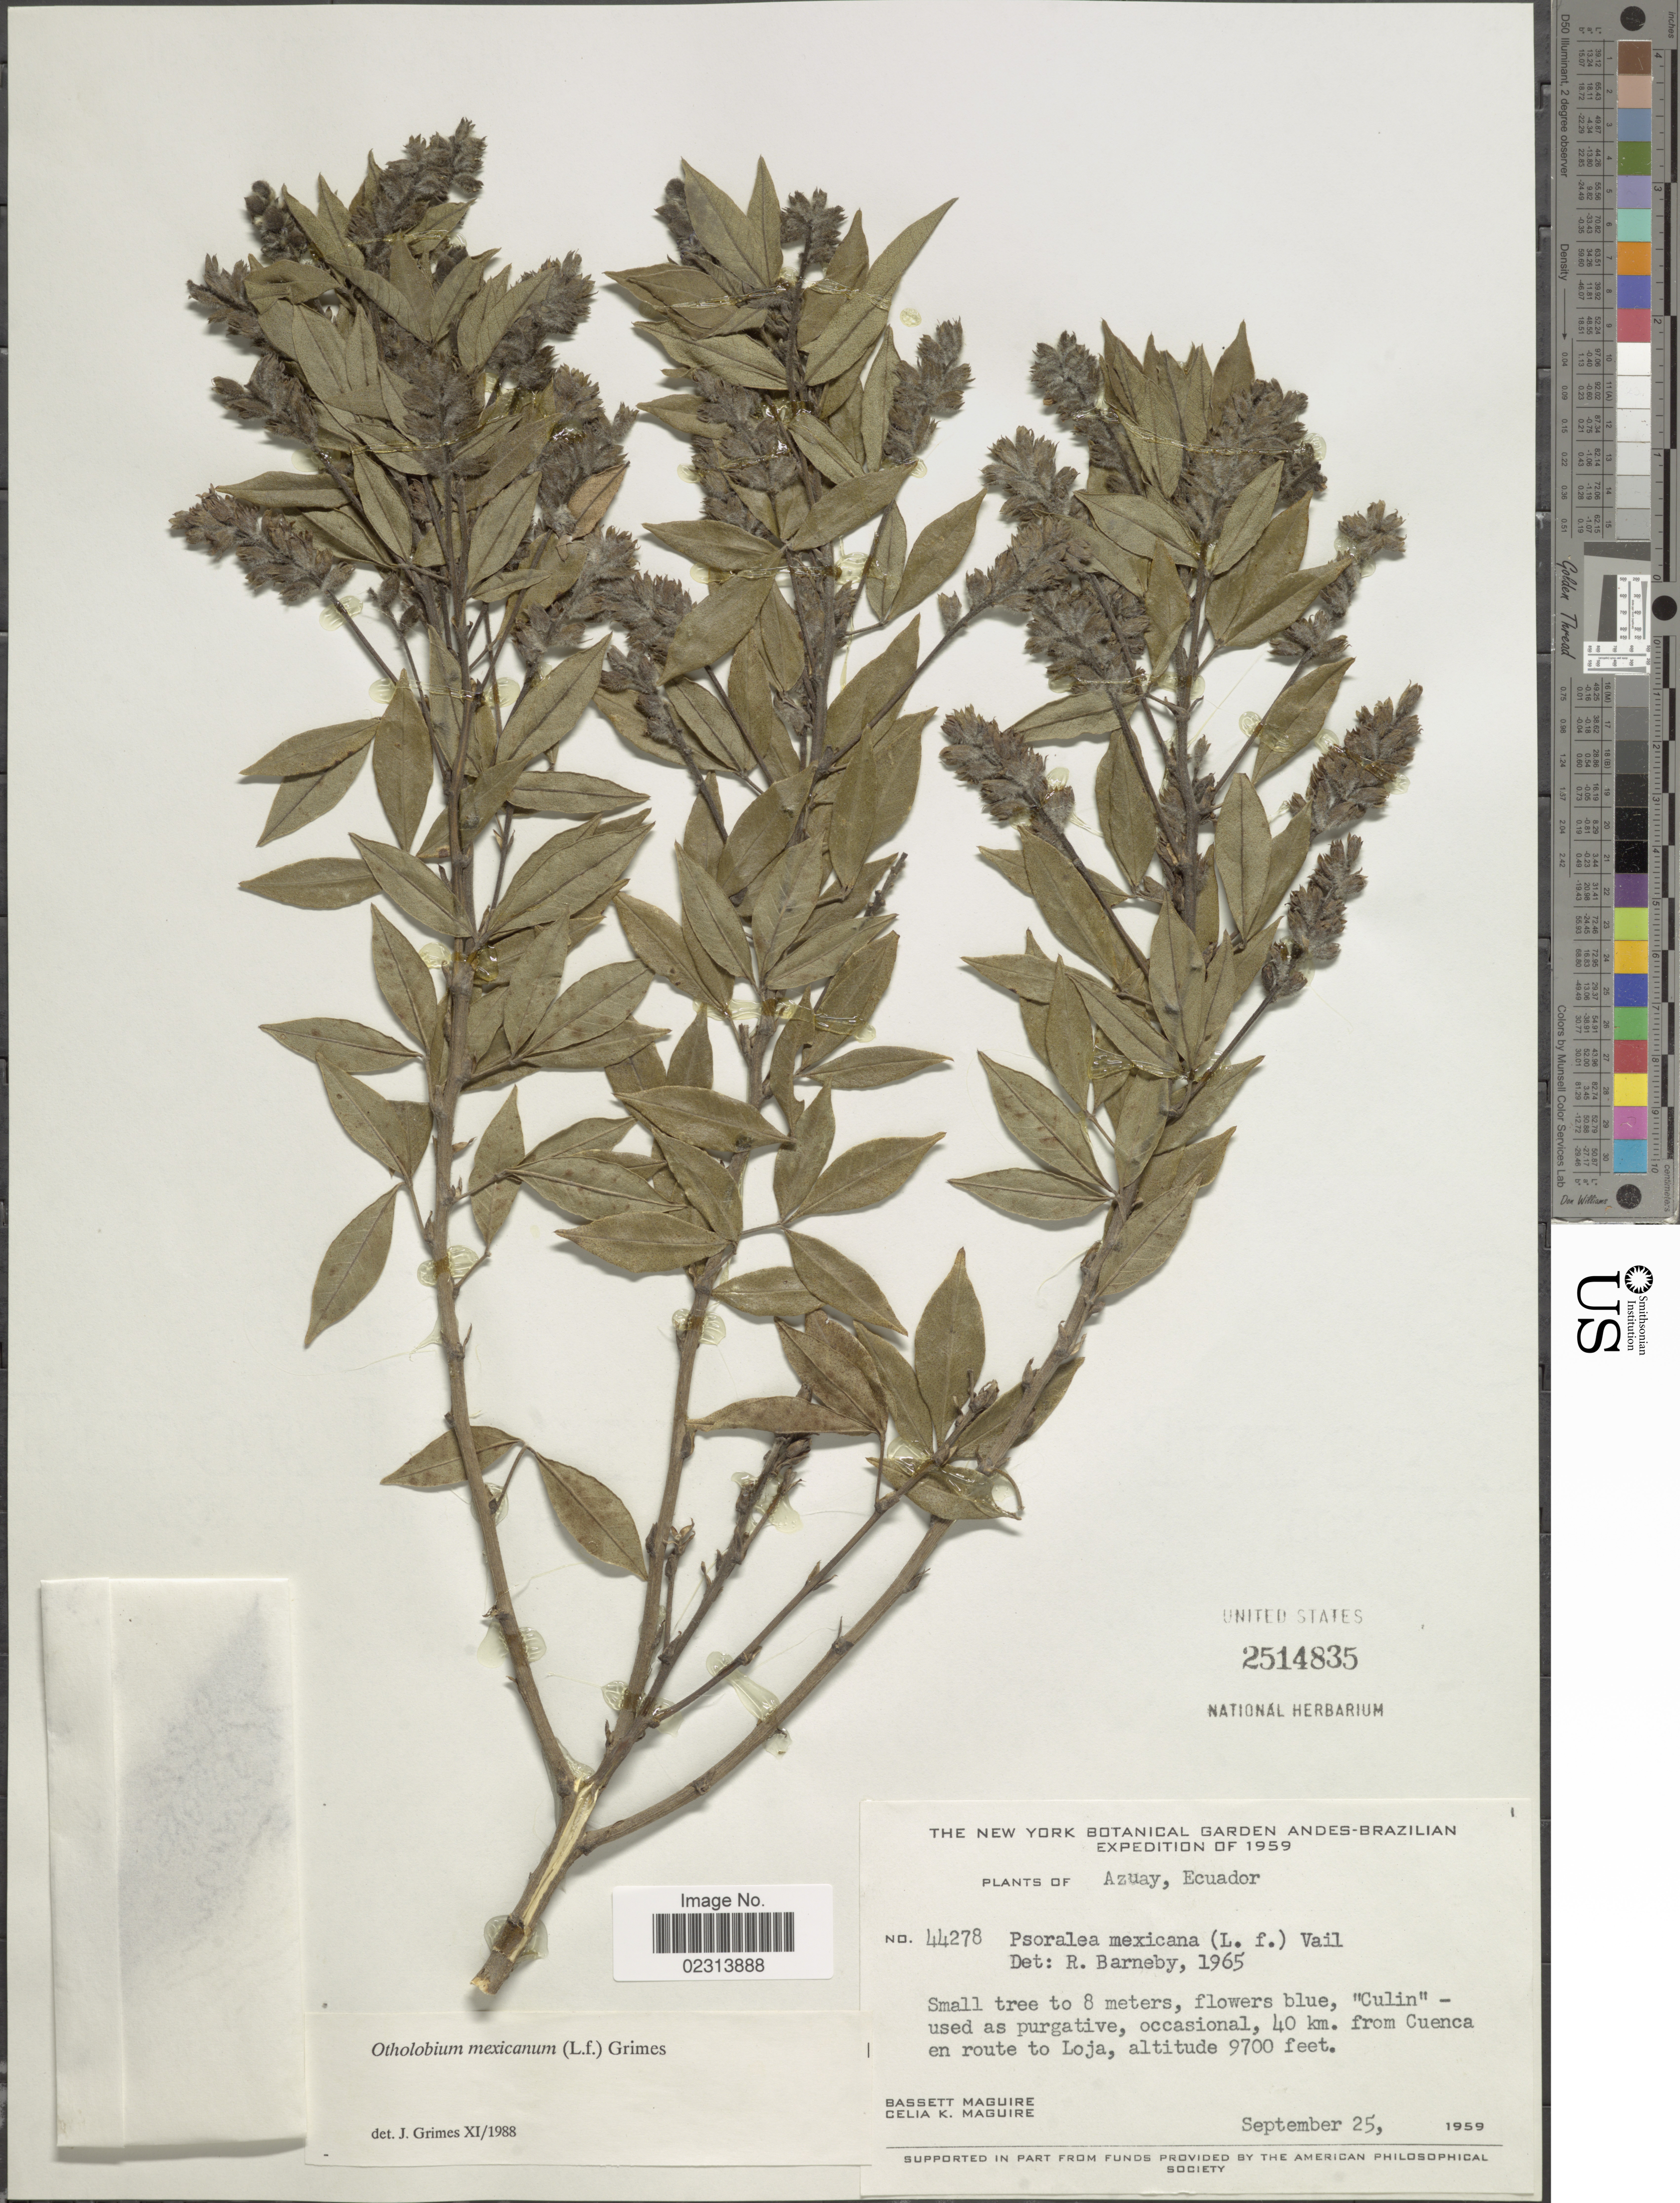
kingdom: Plantae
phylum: Tracheophyta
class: Magnoliopsida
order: Fabales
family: Fabaceae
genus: Otholobium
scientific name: Otholobium mexicanum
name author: (L. f.) J.W. Grimes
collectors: B. Maguire & C. K. Maguire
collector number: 44278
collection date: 1959-09-25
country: Ecuador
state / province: Azuay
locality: Occasional, 40 km. from Cuenca en route to Loja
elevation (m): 2957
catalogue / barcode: US 2514835